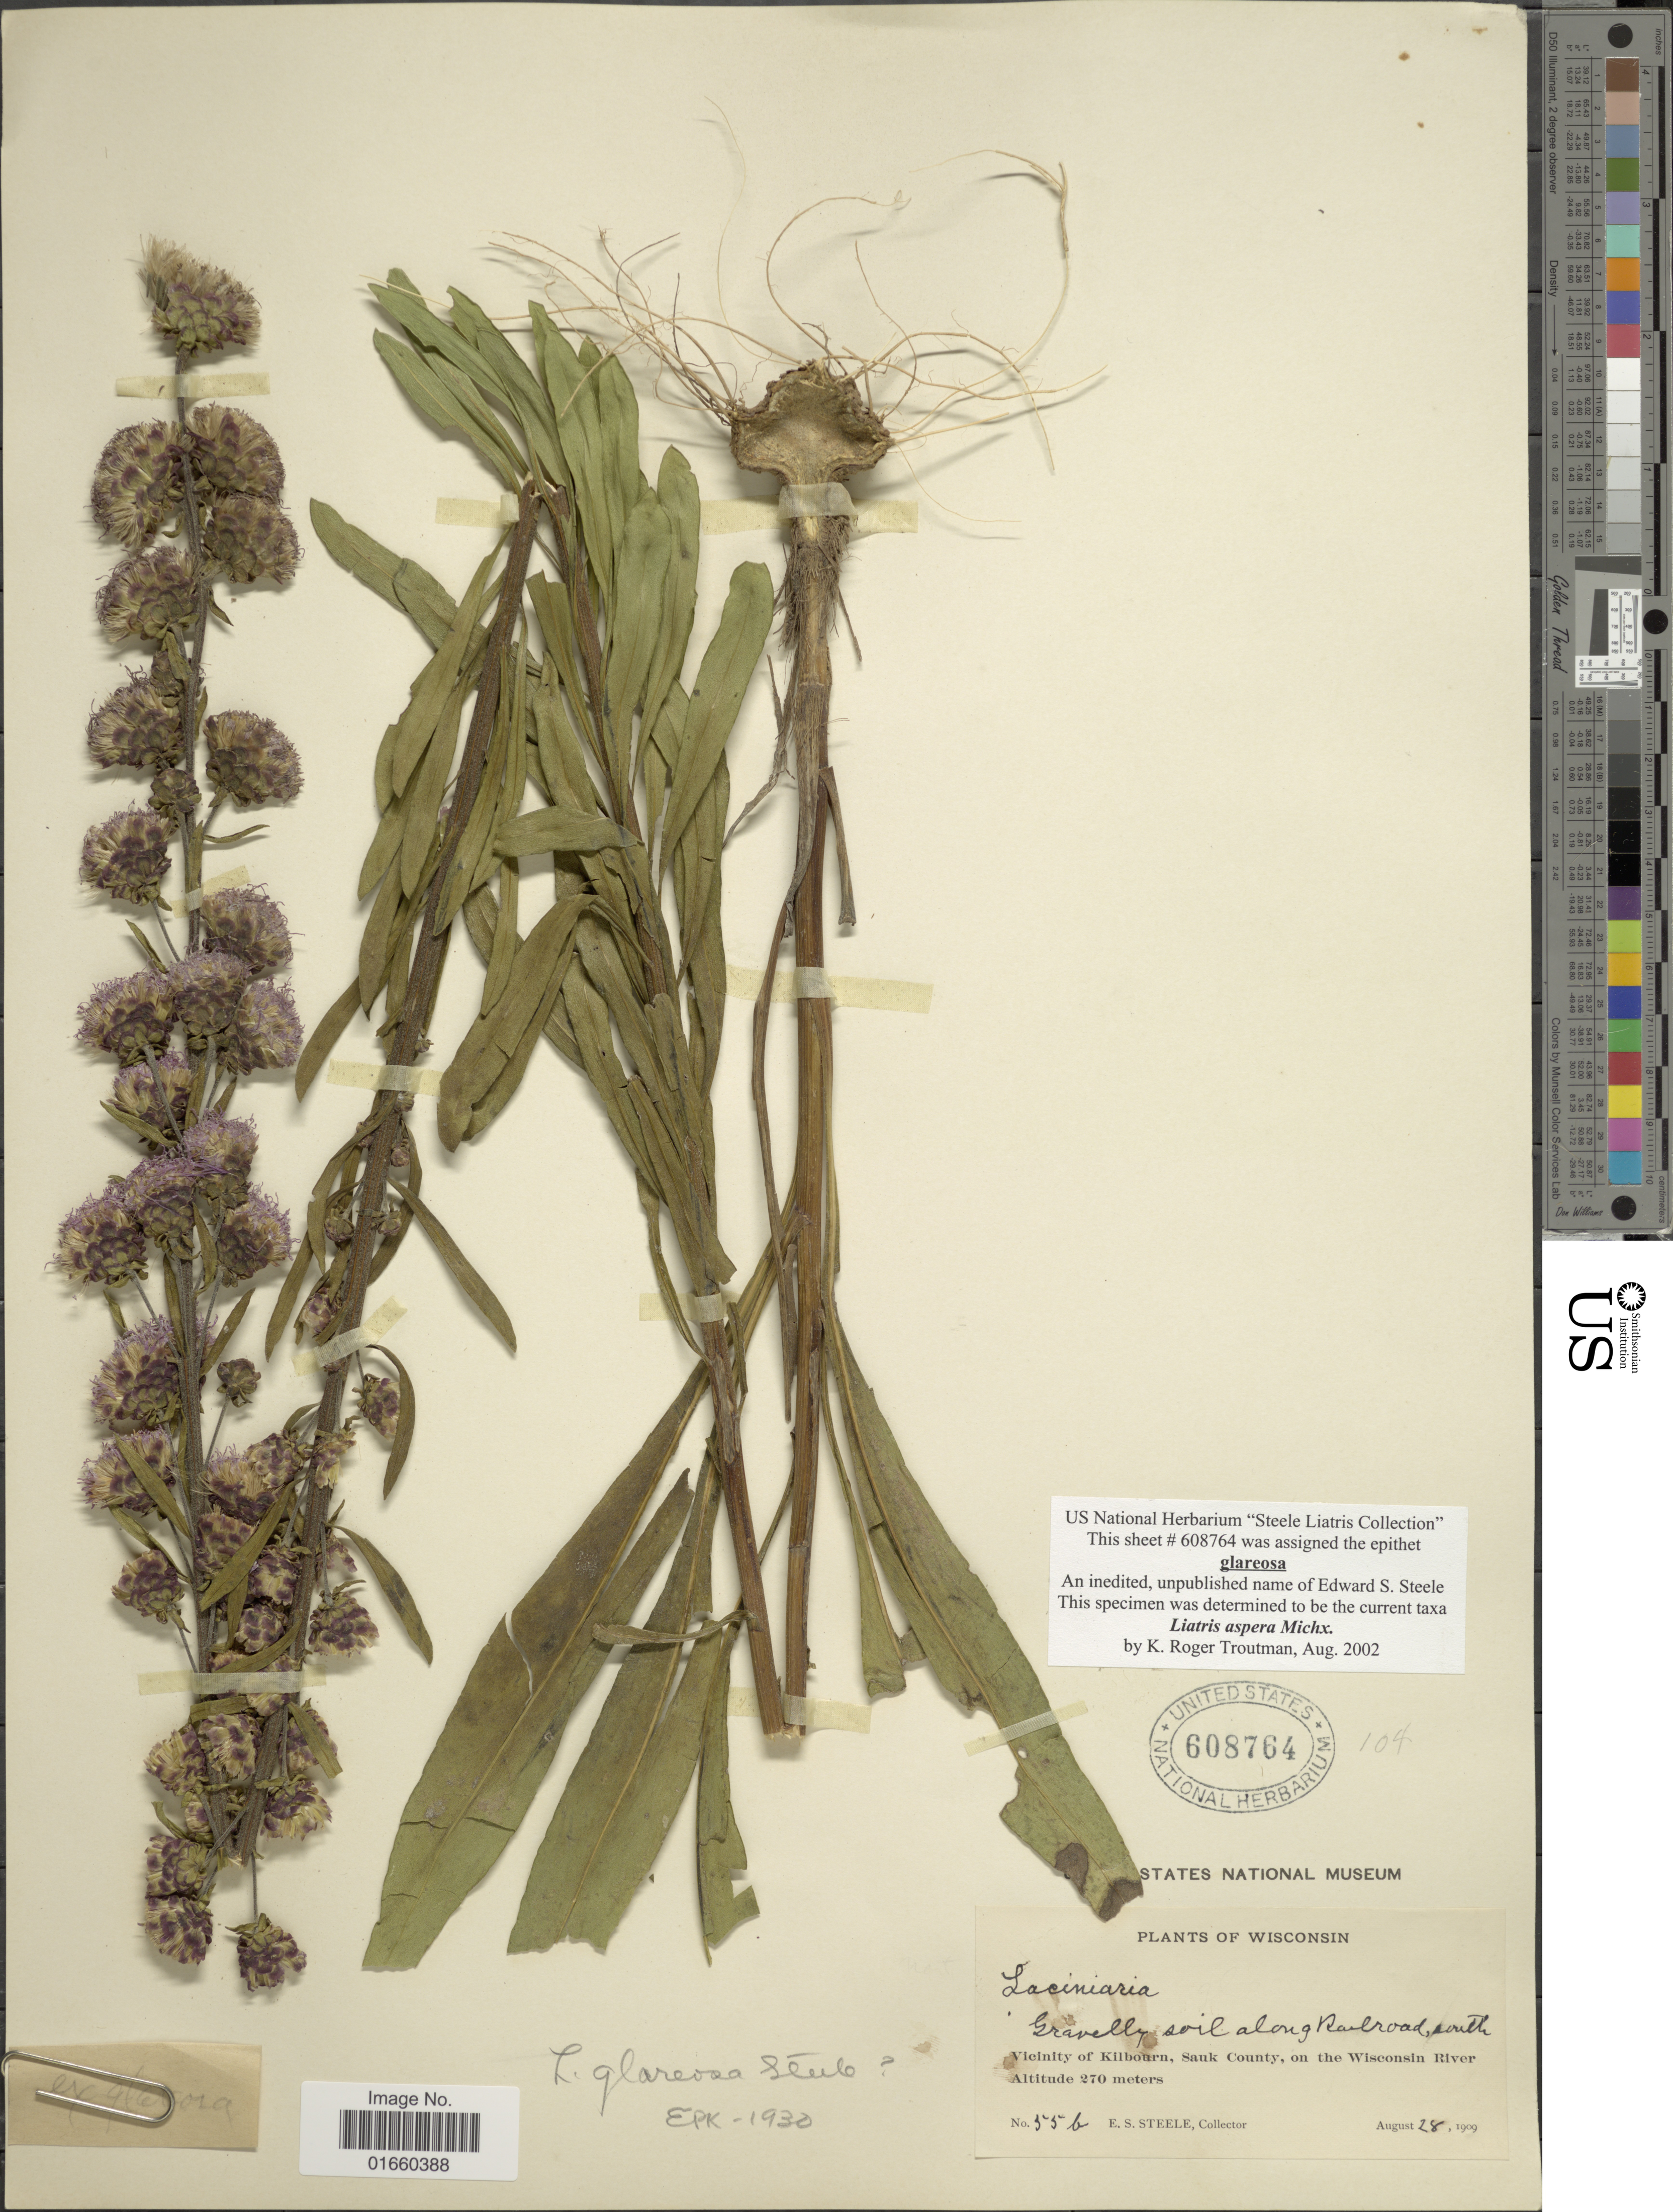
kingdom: Plantae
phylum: Tracheophyta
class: Magnoliopsida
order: Asterales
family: Asteraceae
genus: Liatris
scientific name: Liatris aspera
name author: Michx.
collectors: E. Steele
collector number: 55b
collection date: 1909-08-28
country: United States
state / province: Wisconsin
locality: Gravelly soil along Railroad, south, Vicinity of Kilbourn, Sauk County, on the Wisconsin River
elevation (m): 270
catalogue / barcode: US 608764